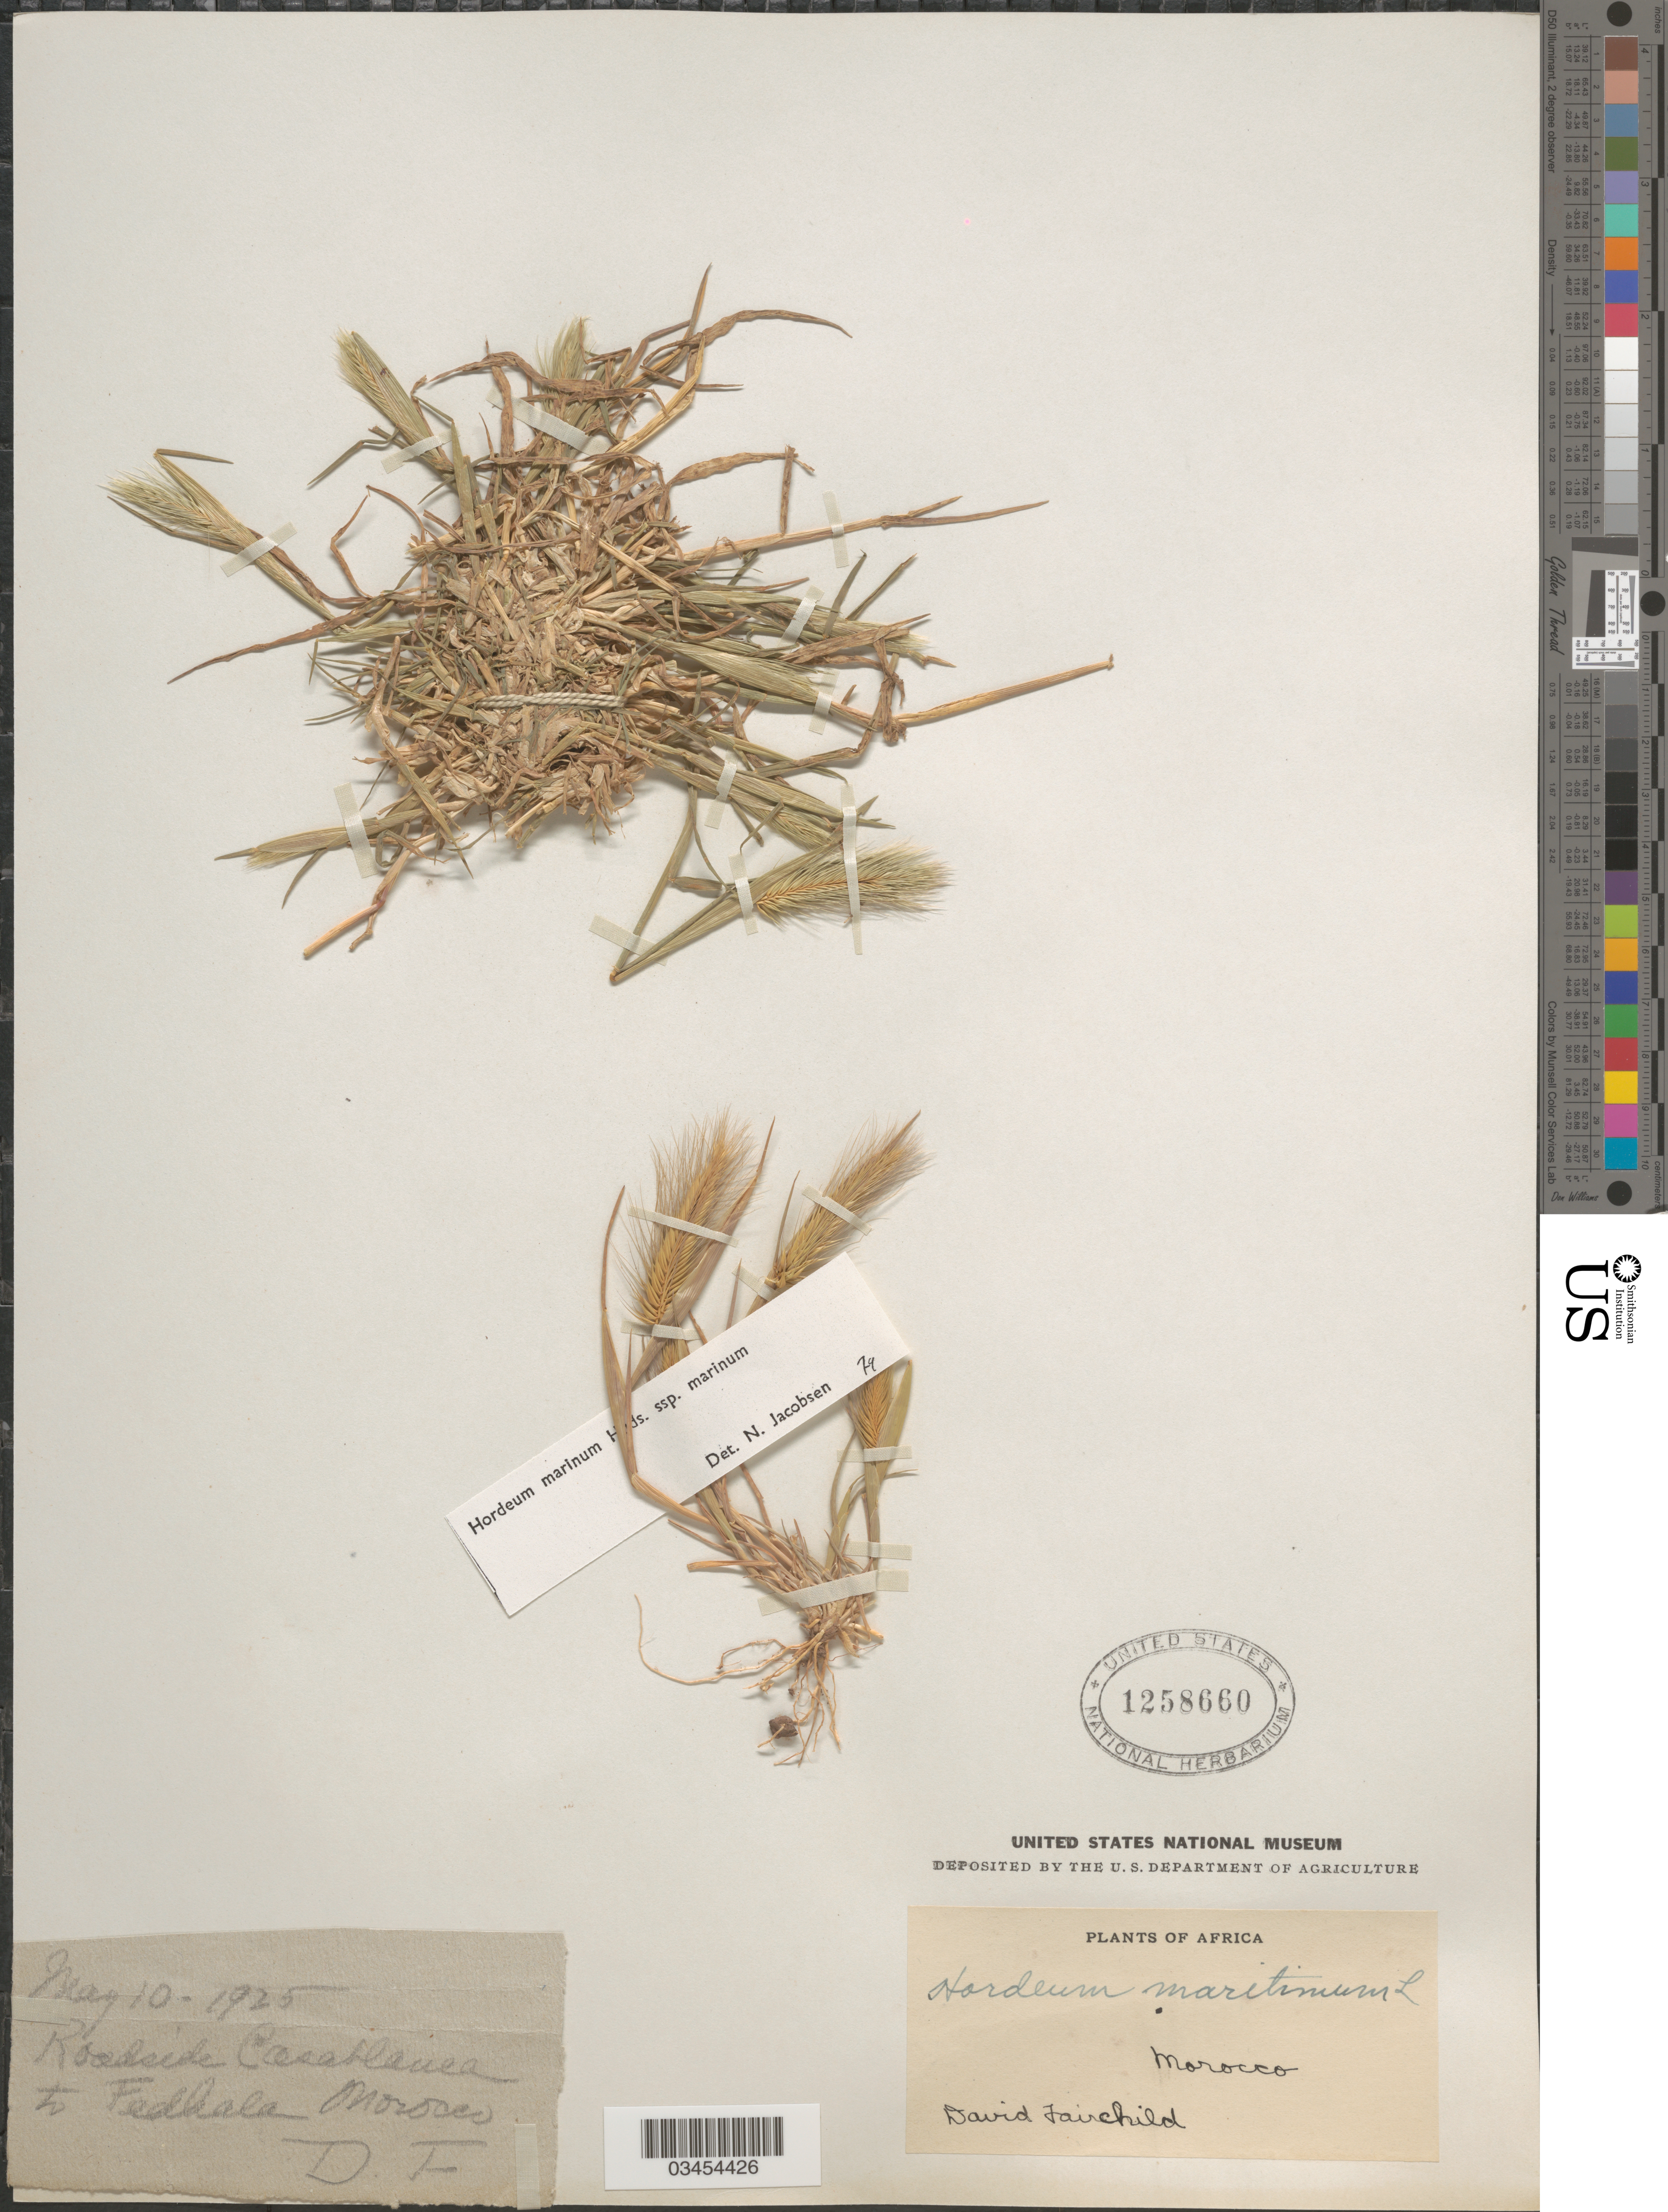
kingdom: Plantae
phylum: Tracheophyta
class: Liliopsida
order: Poales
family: Poaceae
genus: Hordeum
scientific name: Hordeum marinum subsp. marinum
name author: Huds.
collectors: D. Fairchild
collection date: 1925-05-10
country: Morocco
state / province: Grand Casablanca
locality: Roadside Casablanca to Fedala.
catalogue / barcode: US 1258660